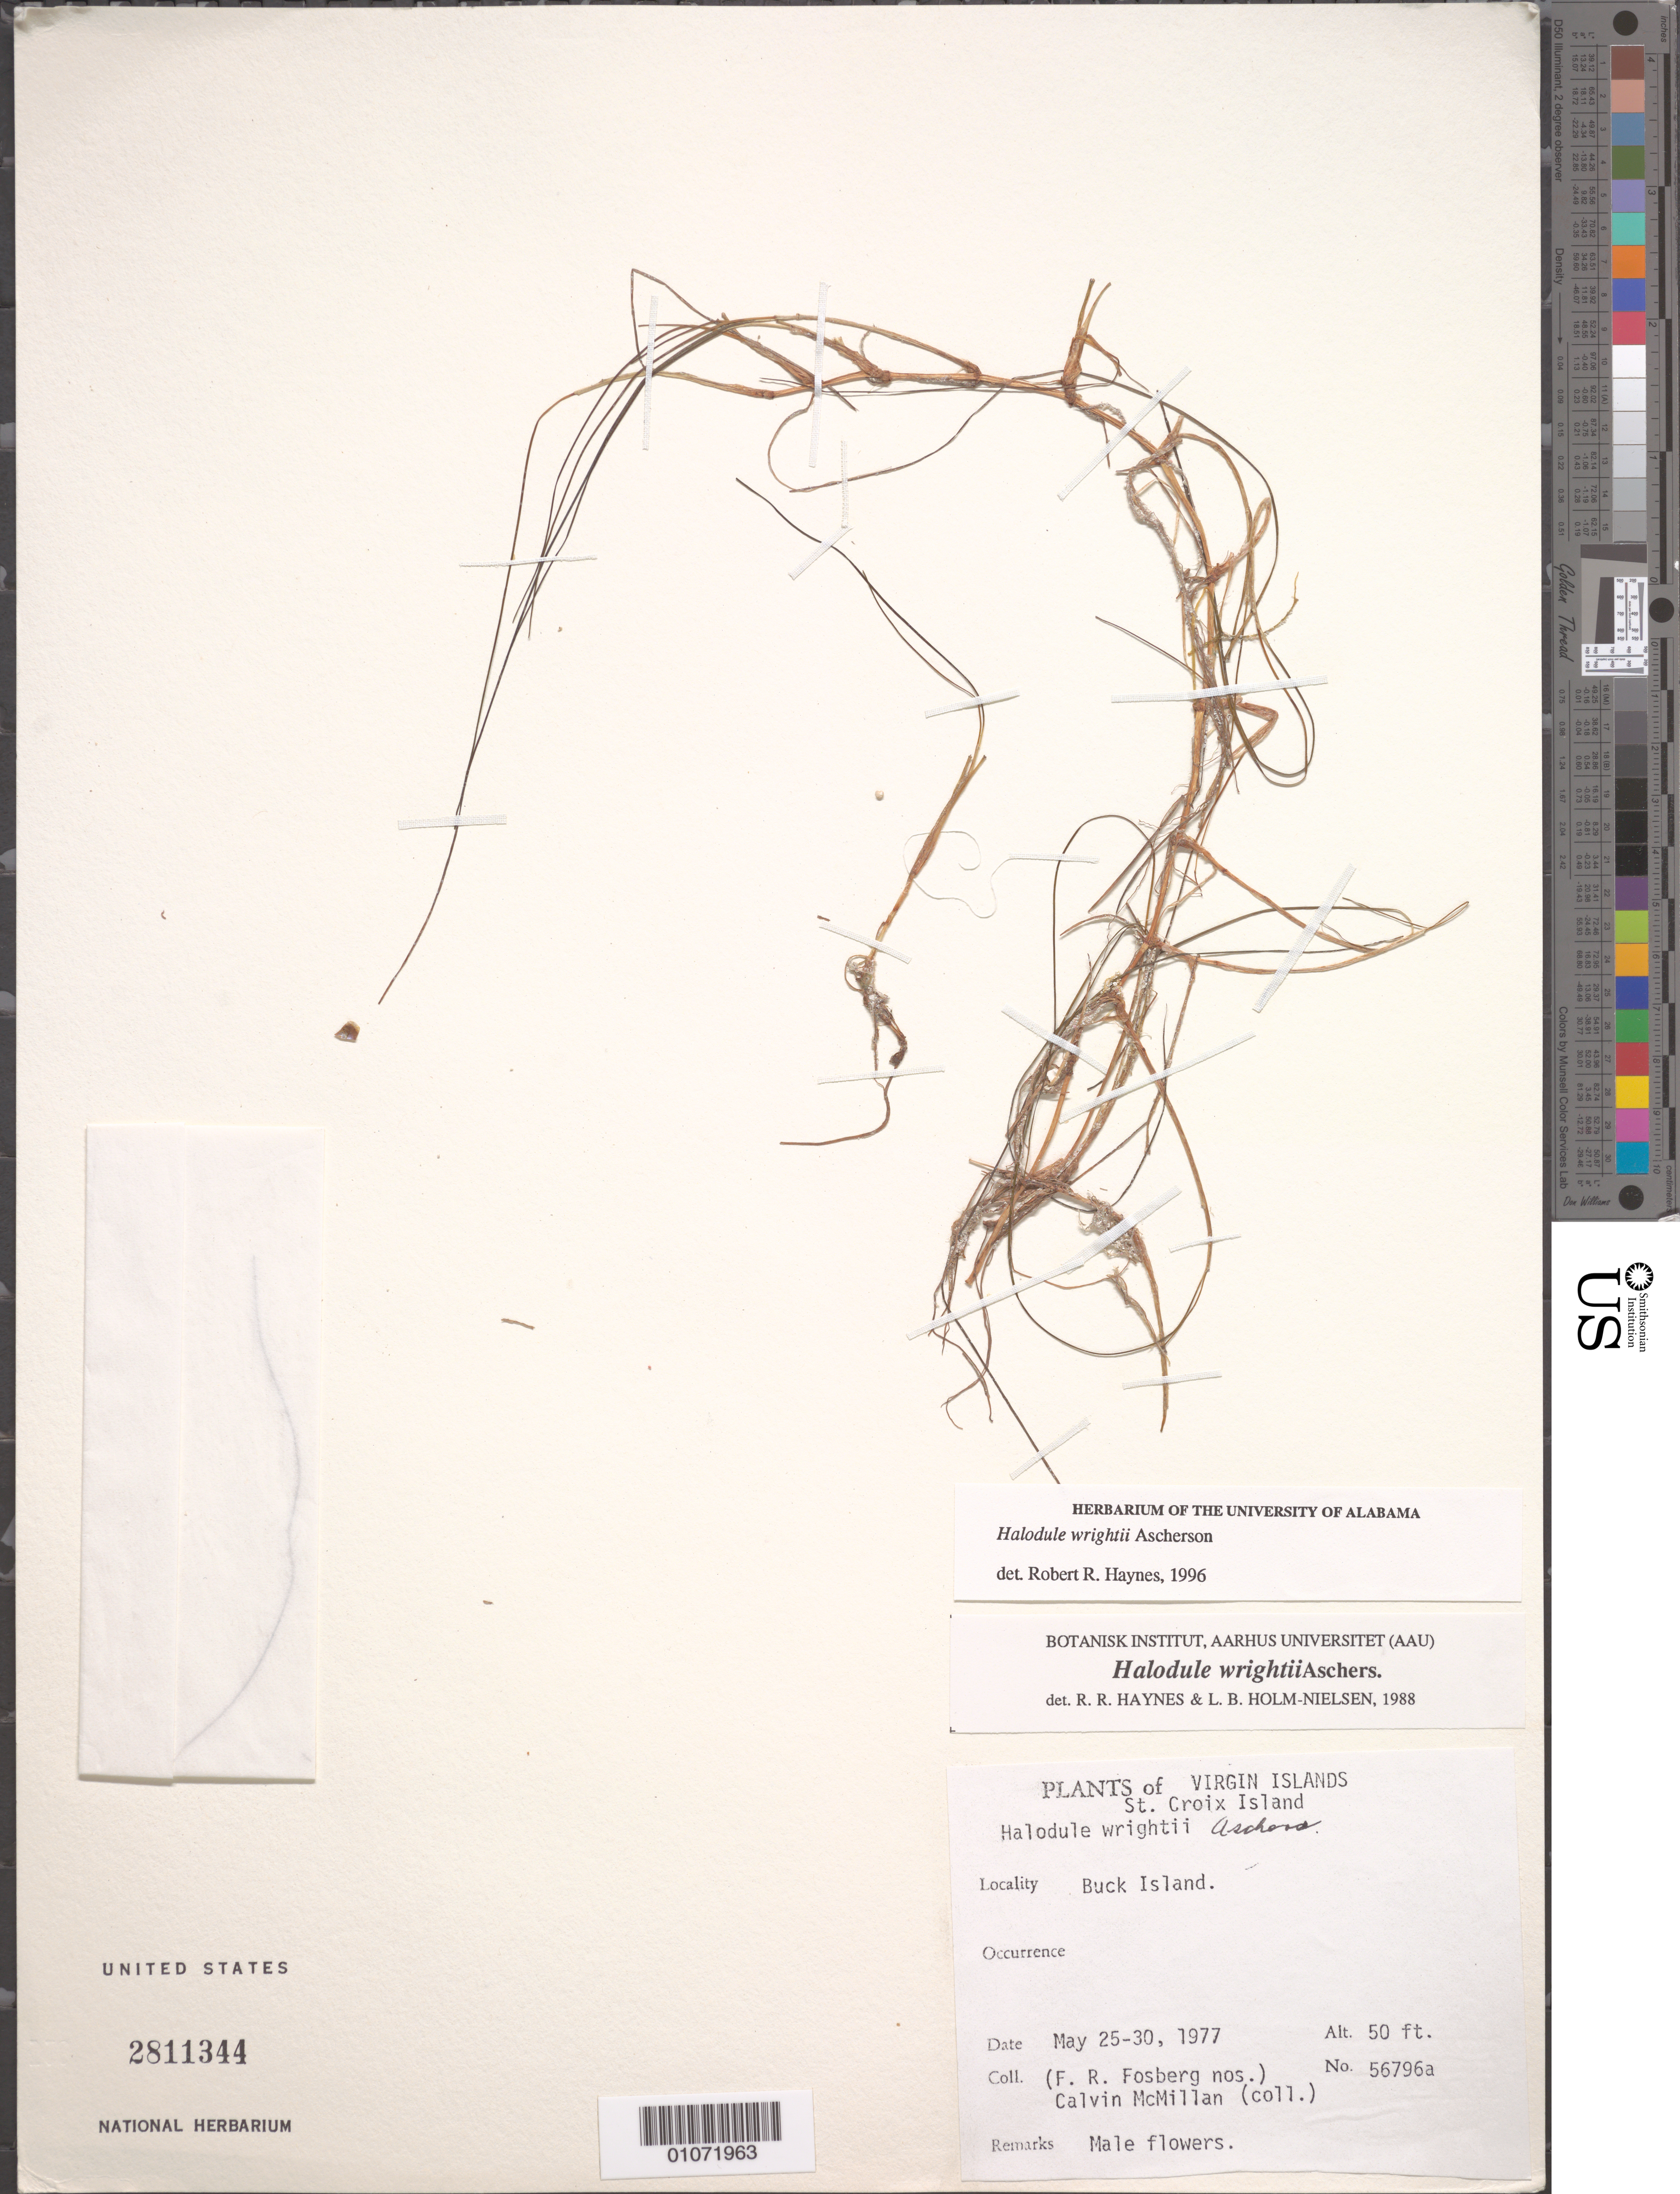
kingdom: Plantae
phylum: Tracheophyta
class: Liliopsida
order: Alismatales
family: Cymodoceaceae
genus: Halodule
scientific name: Halodule wrightii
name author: Asch.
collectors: C. McMillan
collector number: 56796a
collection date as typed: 25 May 1977 to 30 May 1977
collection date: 1977-05-25/1977-05-30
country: U.S. Virgin Islands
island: Buck I.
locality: Buck Island. St. Croix Island.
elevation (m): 15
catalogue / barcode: US 2811344